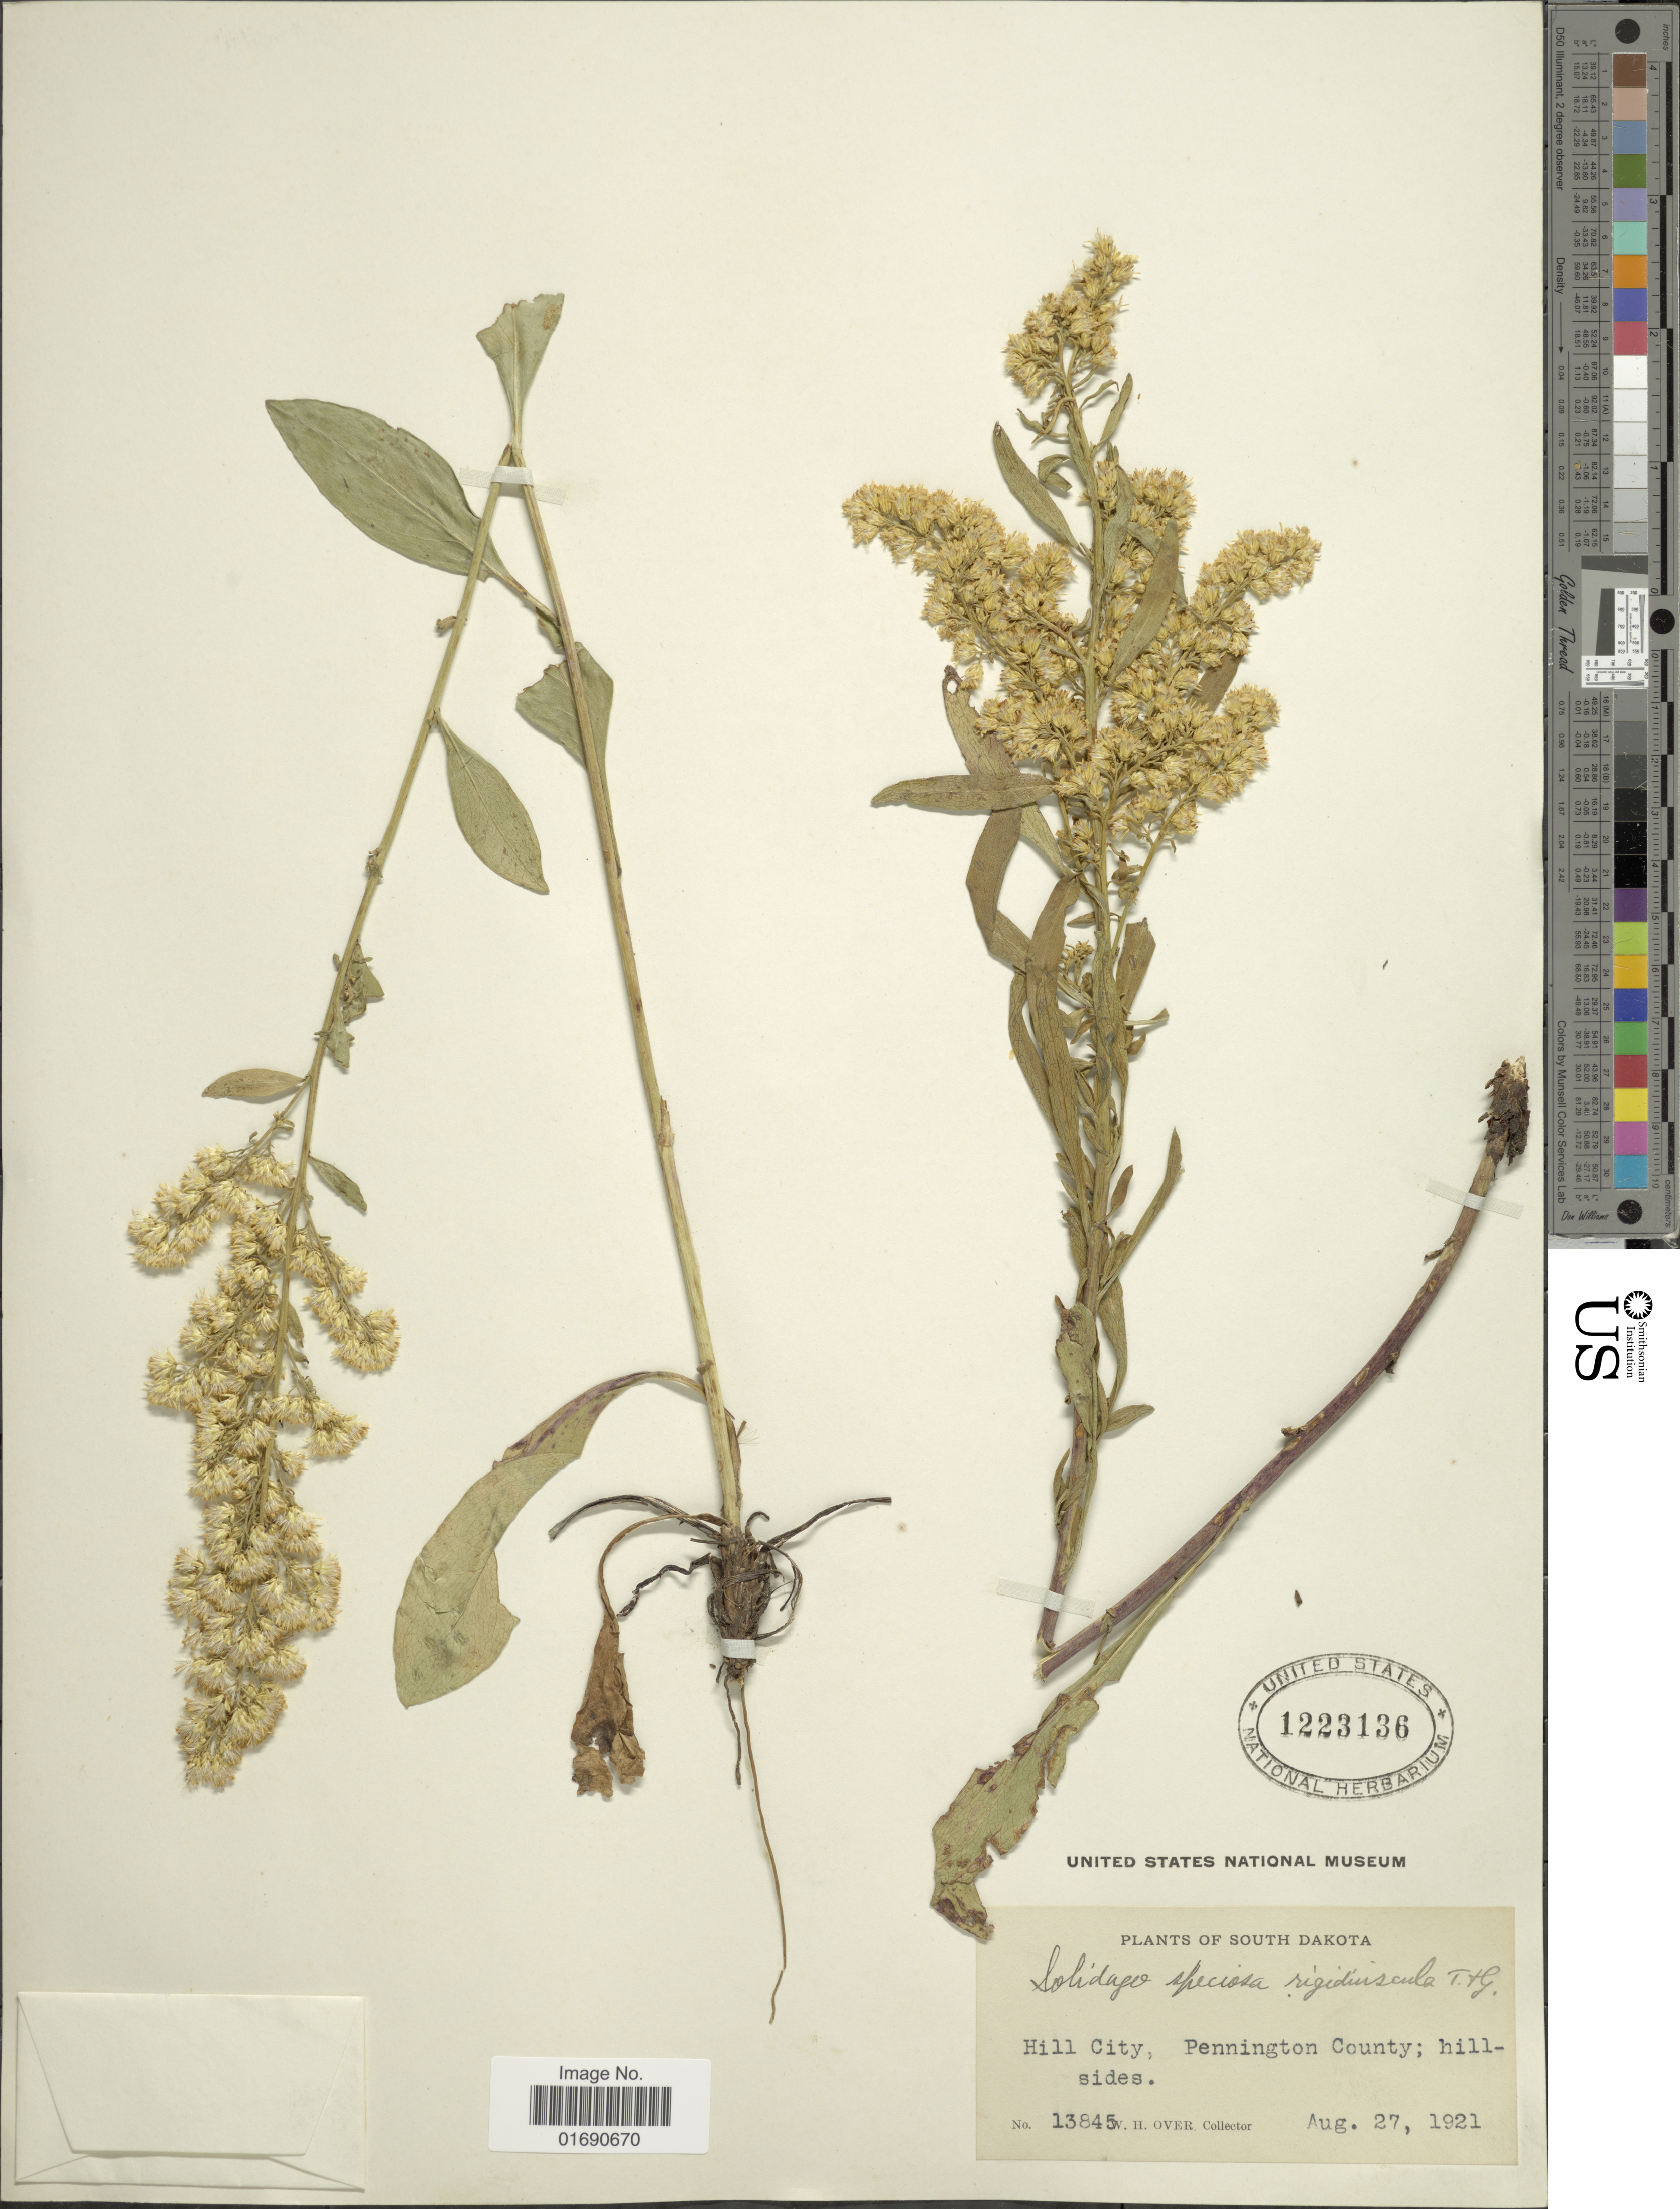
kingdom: Plantae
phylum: Tracheophyta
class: Magnoliopsida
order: Asterales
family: Asteraceae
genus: Solidago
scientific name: Solidago speciosa var. angustata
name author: Torr. & A. Gray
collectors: W. Over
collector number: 13845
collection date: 1921-08-27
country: United States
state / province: South Dakota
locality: Hill City, Pennington County; hillsides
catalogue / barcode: US 1223136